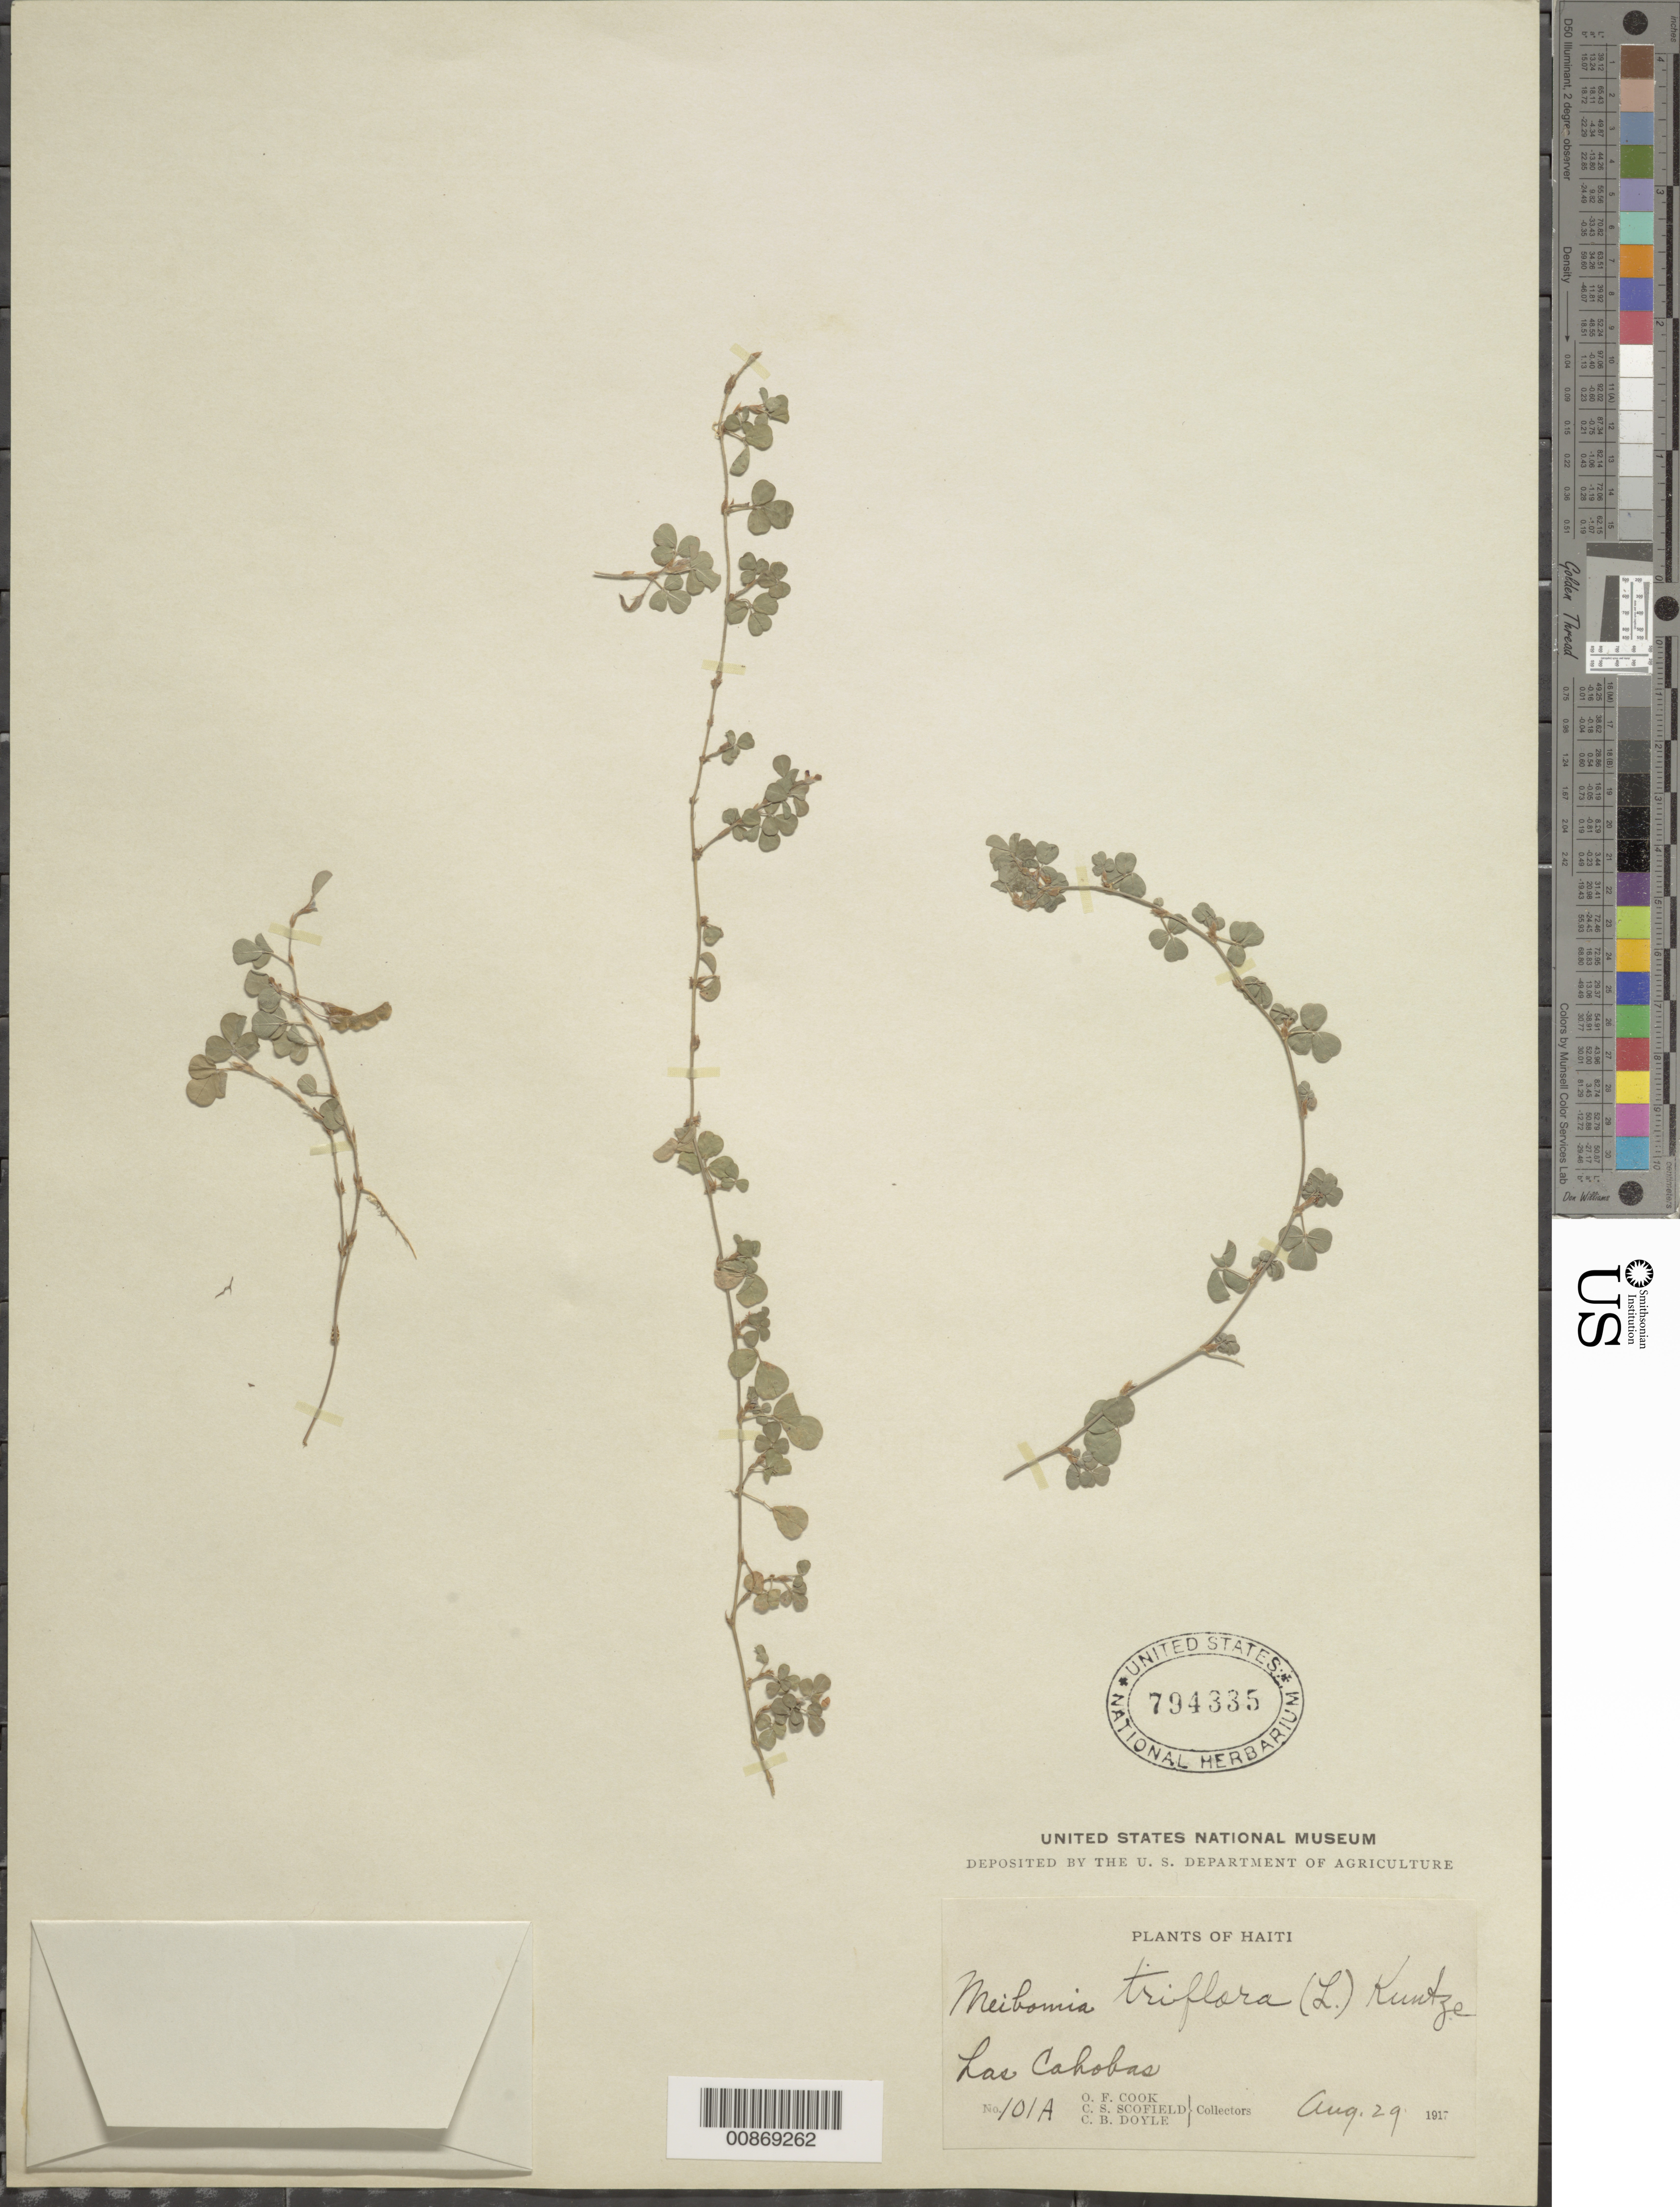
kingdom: Plantae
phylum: Tracheophyta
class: Magnoliopsida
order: Fabales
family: Fabaceae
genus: Grona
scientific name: Grona triflora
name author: (L.) H. Ohashi & K. Ohashi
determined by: Strong, Mark T., (BOT), Smithsonian Institution - National Museum of Natural History (UNITED STATES)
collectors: O. F. Cook, C. Scofield & C. Doyle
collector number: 101A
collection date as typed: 29 Aug 1917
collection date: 1917-08-29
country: Haiti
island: Hispaniola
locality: Las Cahobas.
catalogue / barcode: US 794335